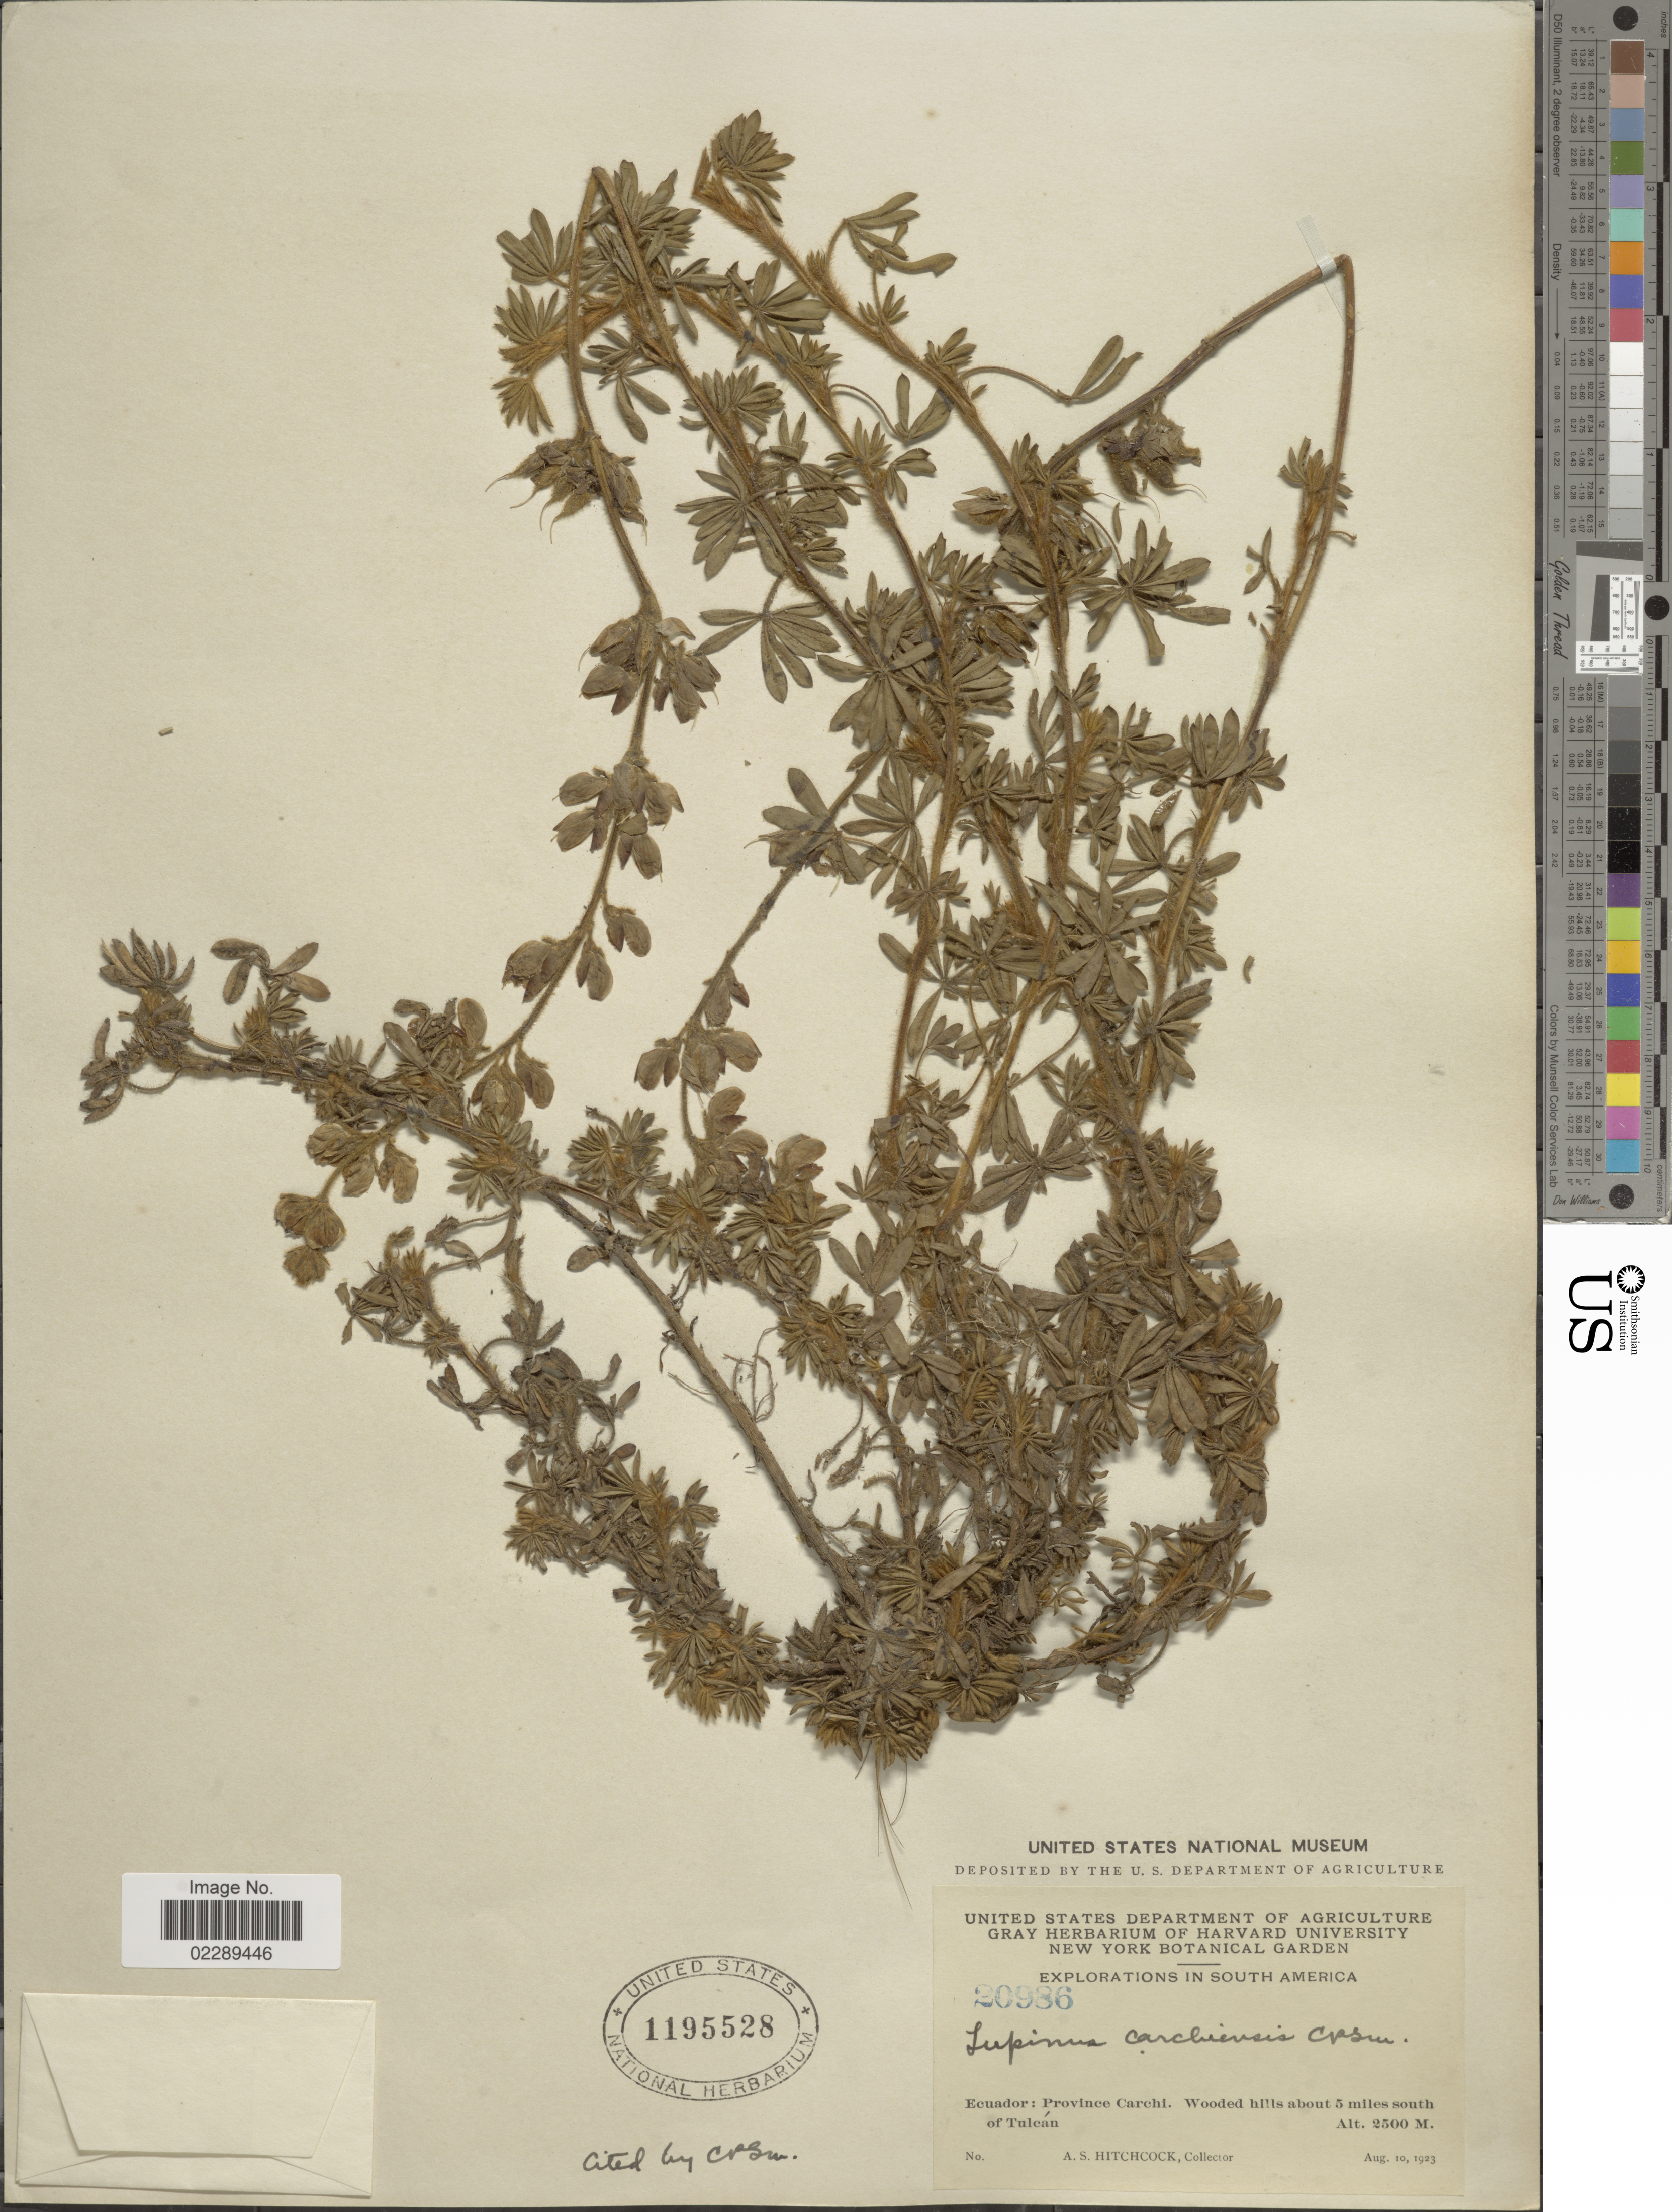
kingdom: Plantae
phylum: Tracheophyta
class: Magnoliopsida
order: Fabales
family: Fabaceae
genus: Lupinus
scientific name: Lupinus carchiensis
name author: C.P. Sm.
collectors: A. S. Hitchcock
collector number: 20986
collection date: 1923-08-10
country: Ecuador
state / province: Carchi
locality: Ecuador: Province Carchi. Wooded hills about 5 miles south of Tulcán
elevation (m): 2500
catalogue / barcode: US 1195528